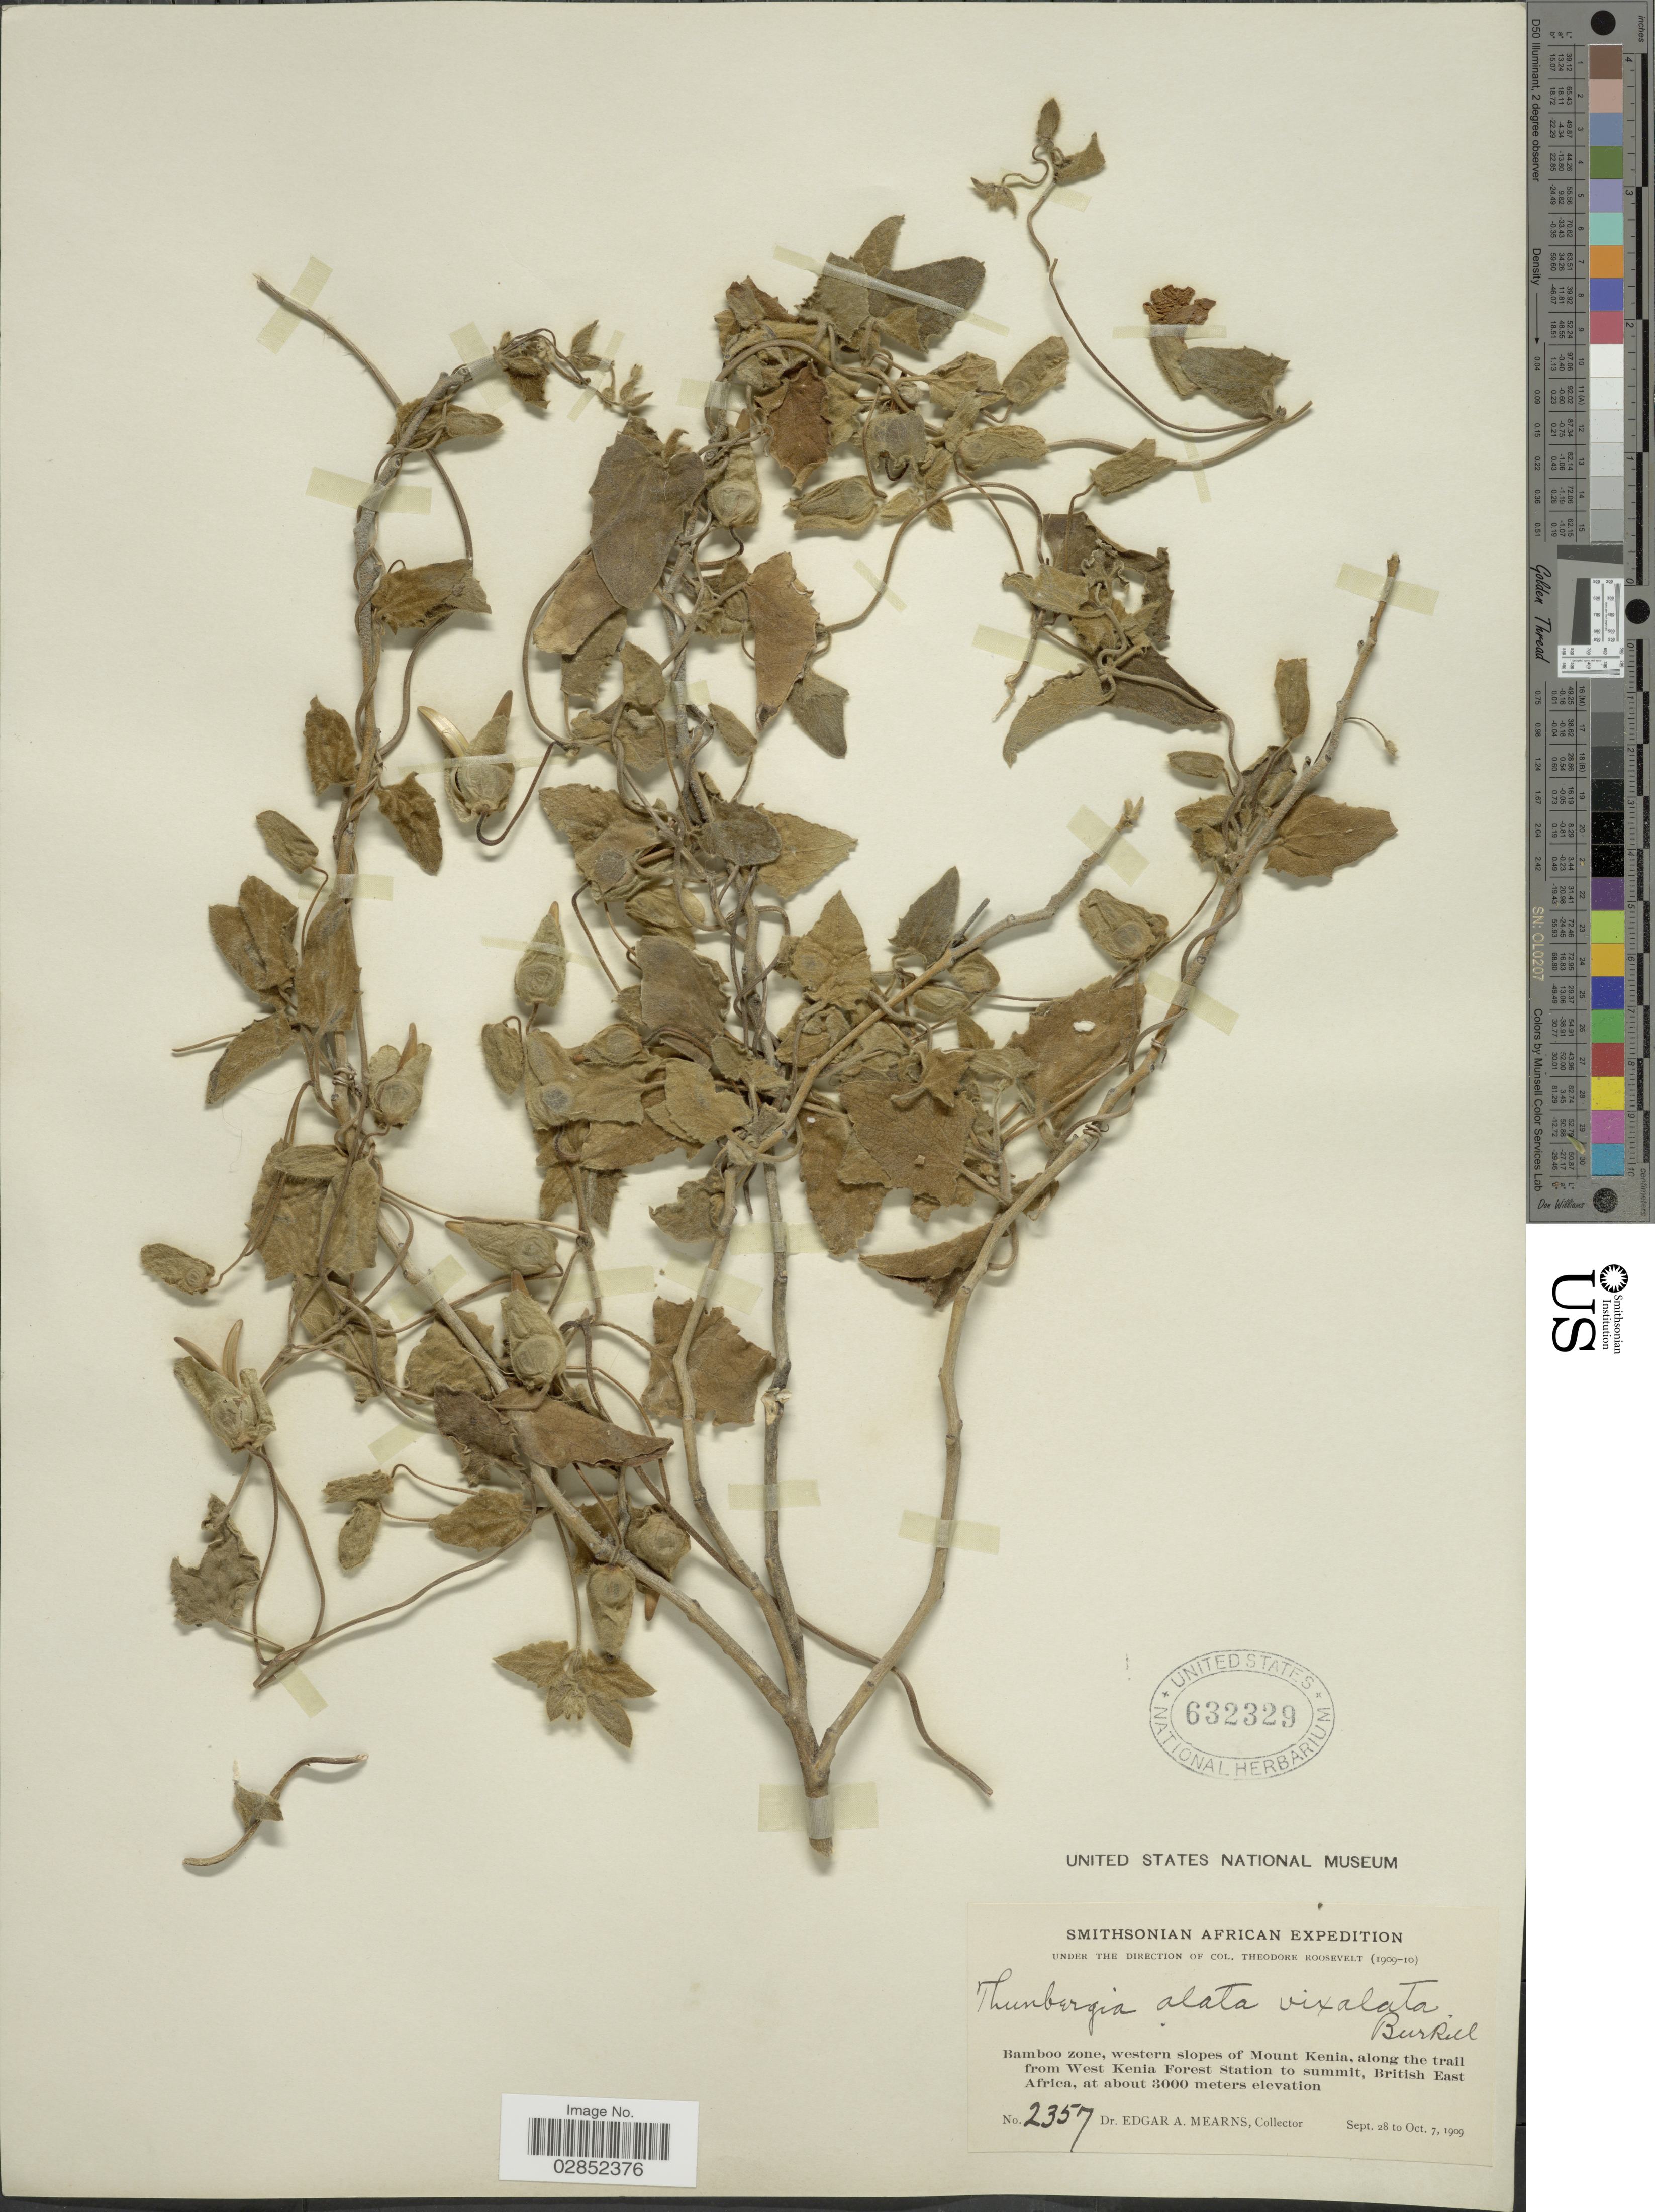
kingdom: Plantae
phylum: Tracheophyta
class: Magnoliopsida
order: Lamiales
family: Acanthaceae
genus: Thunbergia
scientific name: Thunbergia alata var. vixalata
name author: Burkill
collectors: E. A. Mearns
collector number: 2357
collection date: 1909-09-28/1909-10-07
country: Kenya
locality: Bamboo zone, western slopes of Mount Kenia, along the trail from West Kenia Forest Station to summit, British East Africa.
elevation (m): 3000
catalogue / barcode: US 632329